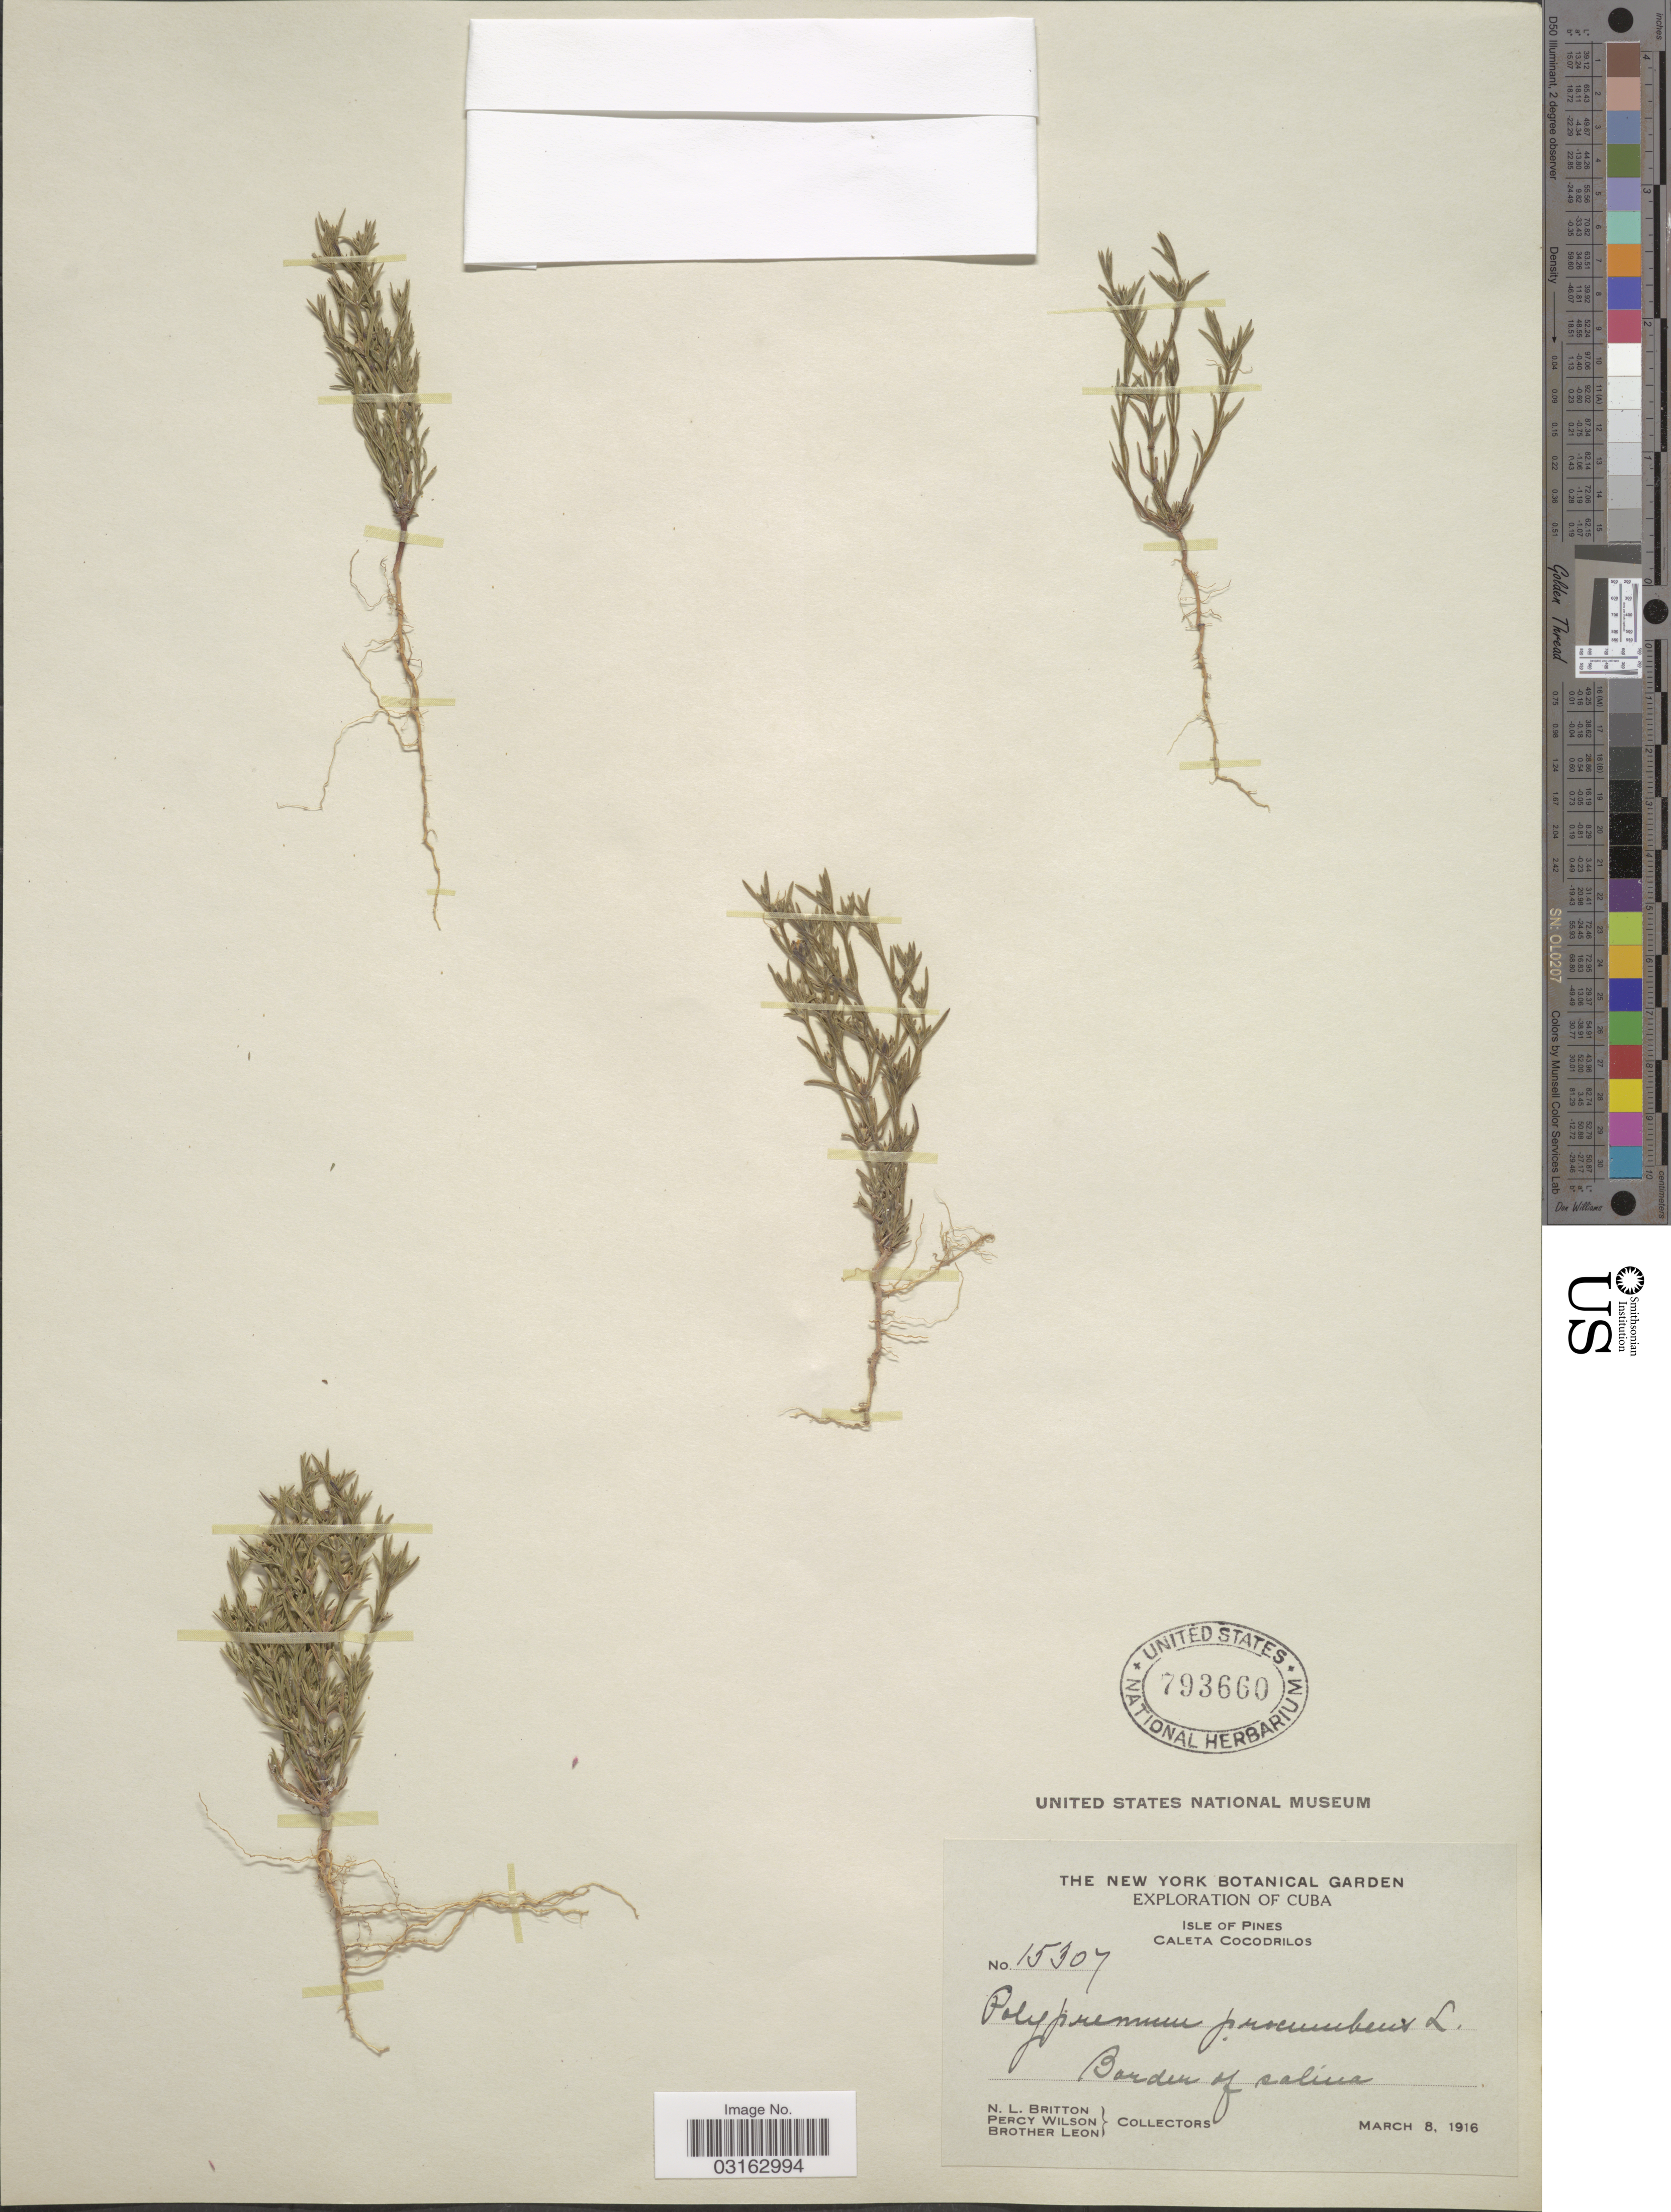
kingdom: Plantae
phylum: Tracheophyta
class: Magnoliopsida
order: Lamiales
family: Tetrachondraceae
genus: Polypremum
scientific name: Polypremum procumbens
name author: L.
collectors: N. Britton, P. Wilson & Bro. León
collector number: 15307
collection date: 1916-03-08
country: Cuba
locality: Isle of Pines, Caleta Cocodrilos, Border of salina.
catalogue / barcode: US 793660